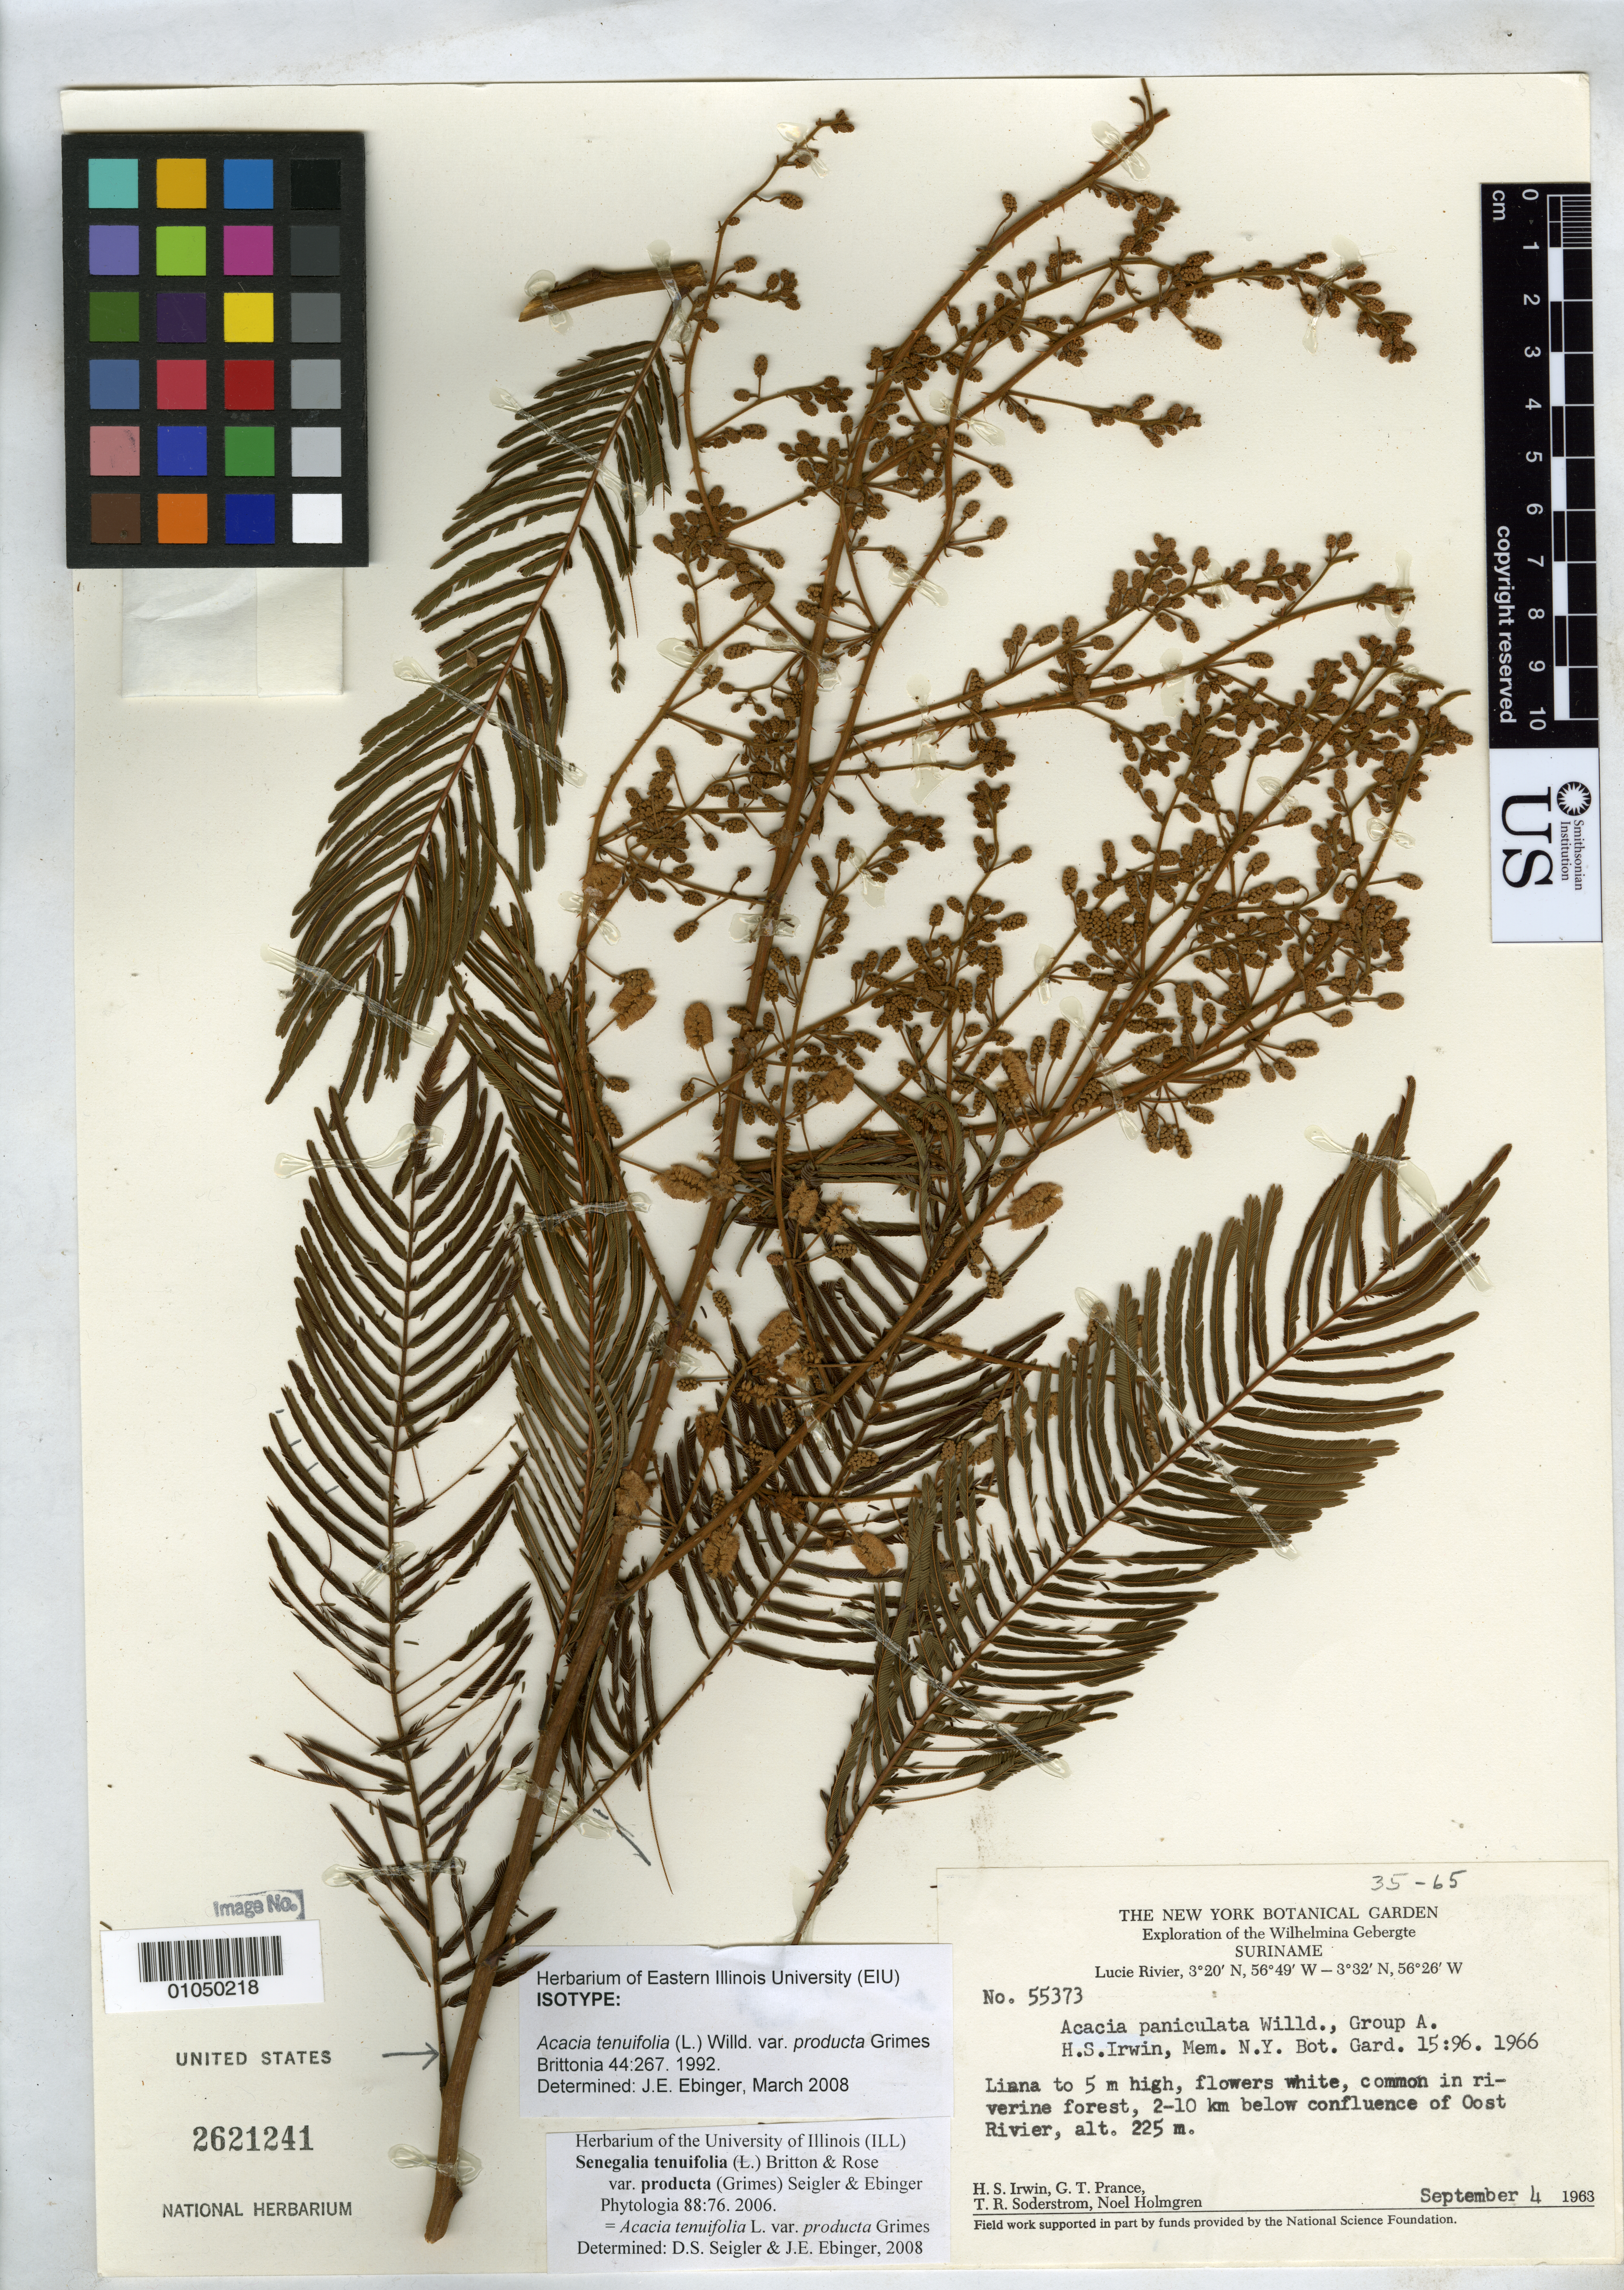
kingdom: Plantae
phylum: Tracheophyta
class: Magnoliopsida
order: Fabales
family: Fabaceae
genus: Acacia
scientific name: Acacia tenuifolia var. producta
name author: J.W. Grimes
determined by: Seigler, David S.; Ebinger, J. E.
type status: Isotype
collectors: H. Irwin, G. T. Prance, T. R. Soderstrom & N. H. Holmgren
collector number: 55373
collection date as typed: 04 Sep 1963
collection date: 1963-09-04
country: Suriname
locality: Wilhelmina Gebergte, Lucie Rivier, 2-10 km below confluence of Oost Rivier.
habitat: Riverine forest.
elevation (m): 225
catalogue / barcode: US 2621241